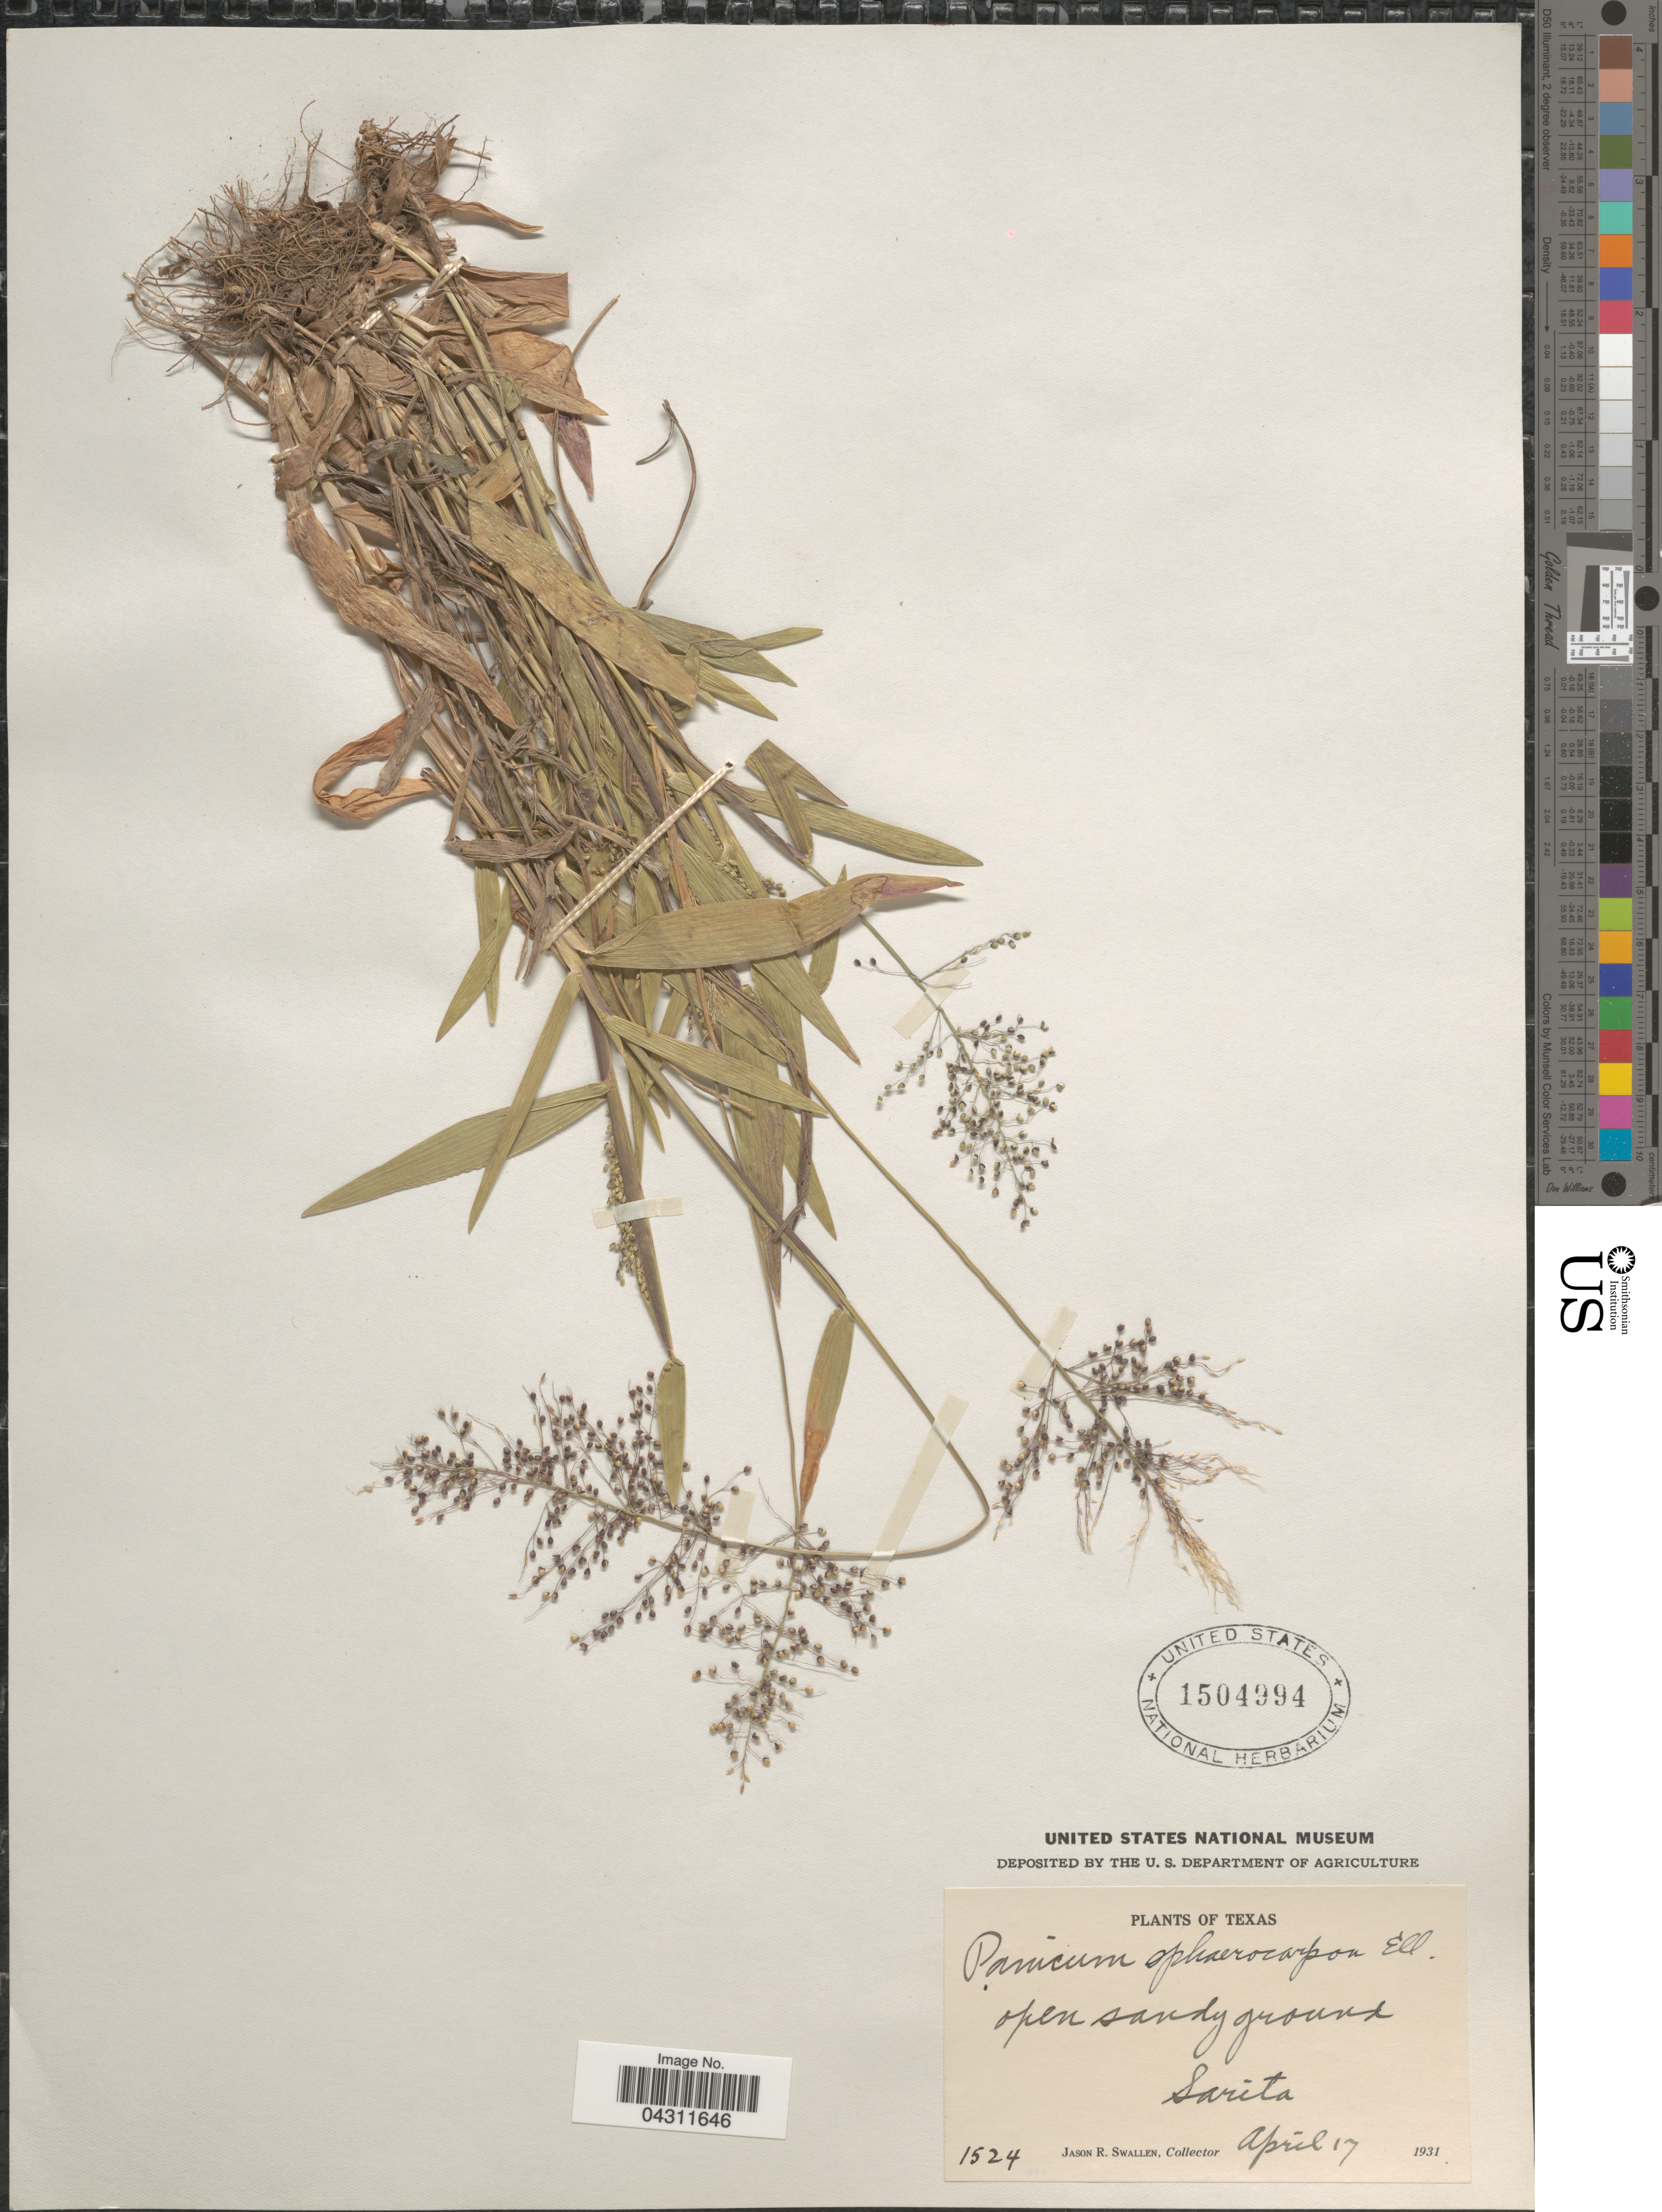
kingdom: Plantae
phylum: Tracheophyta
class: Liliopsida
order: Poales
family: Poaceae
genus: Dichanthelium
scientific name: Dichanthelium strigosum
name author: (Muhl. ex Elliott) Freckmann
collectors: J. R. Swallen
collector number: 1524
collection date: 1931-04-17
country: United States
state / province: Texas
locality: Open sandy ground Sarita.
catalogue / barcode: US 1504994